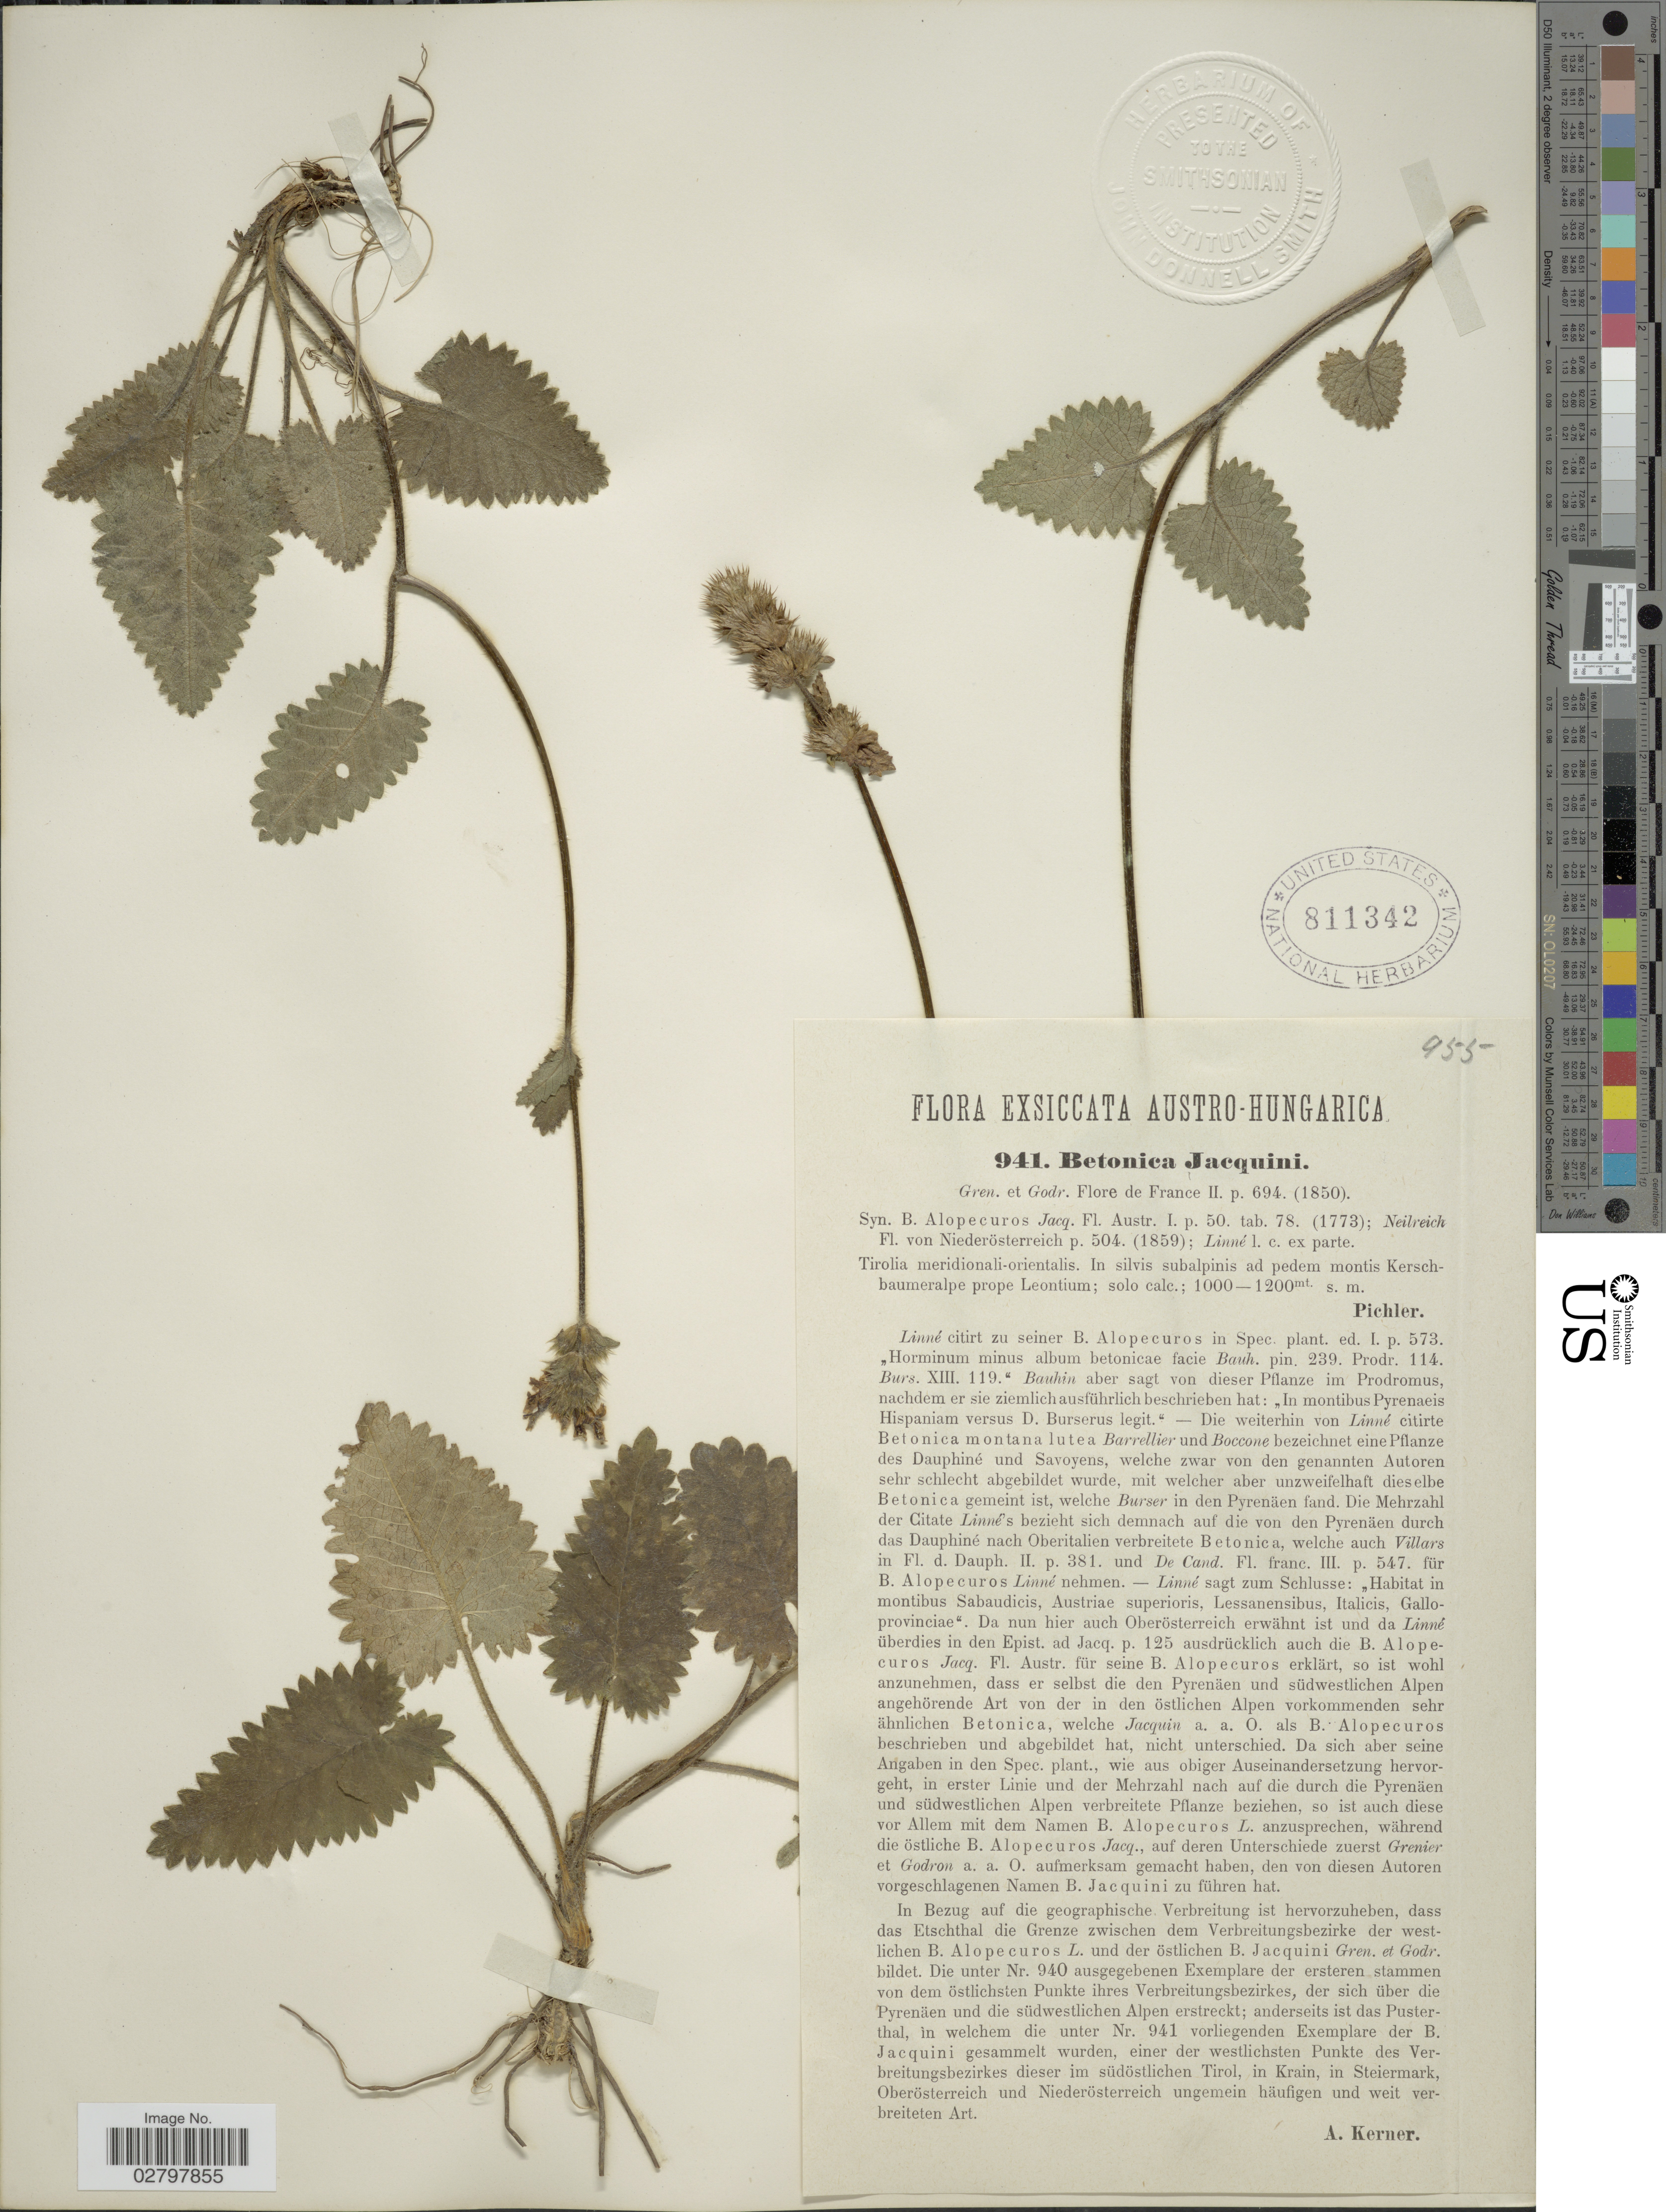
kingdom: Plantae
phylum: Tracheophyta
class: Magnoliopsida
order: Lamiales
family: Lamiaceae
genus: Stachys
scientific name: Stachys jacquinii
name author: (Gren. & Godr.) Fritsch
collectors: Pichler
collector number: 941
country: Austria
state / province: Tirol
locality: Tirolia meridionali-orientalis. In silvis subalpinis ad pedem montis Kerschbaumeralpe prope Leontium; solo calc.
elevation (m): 1000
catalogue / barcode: US 811342